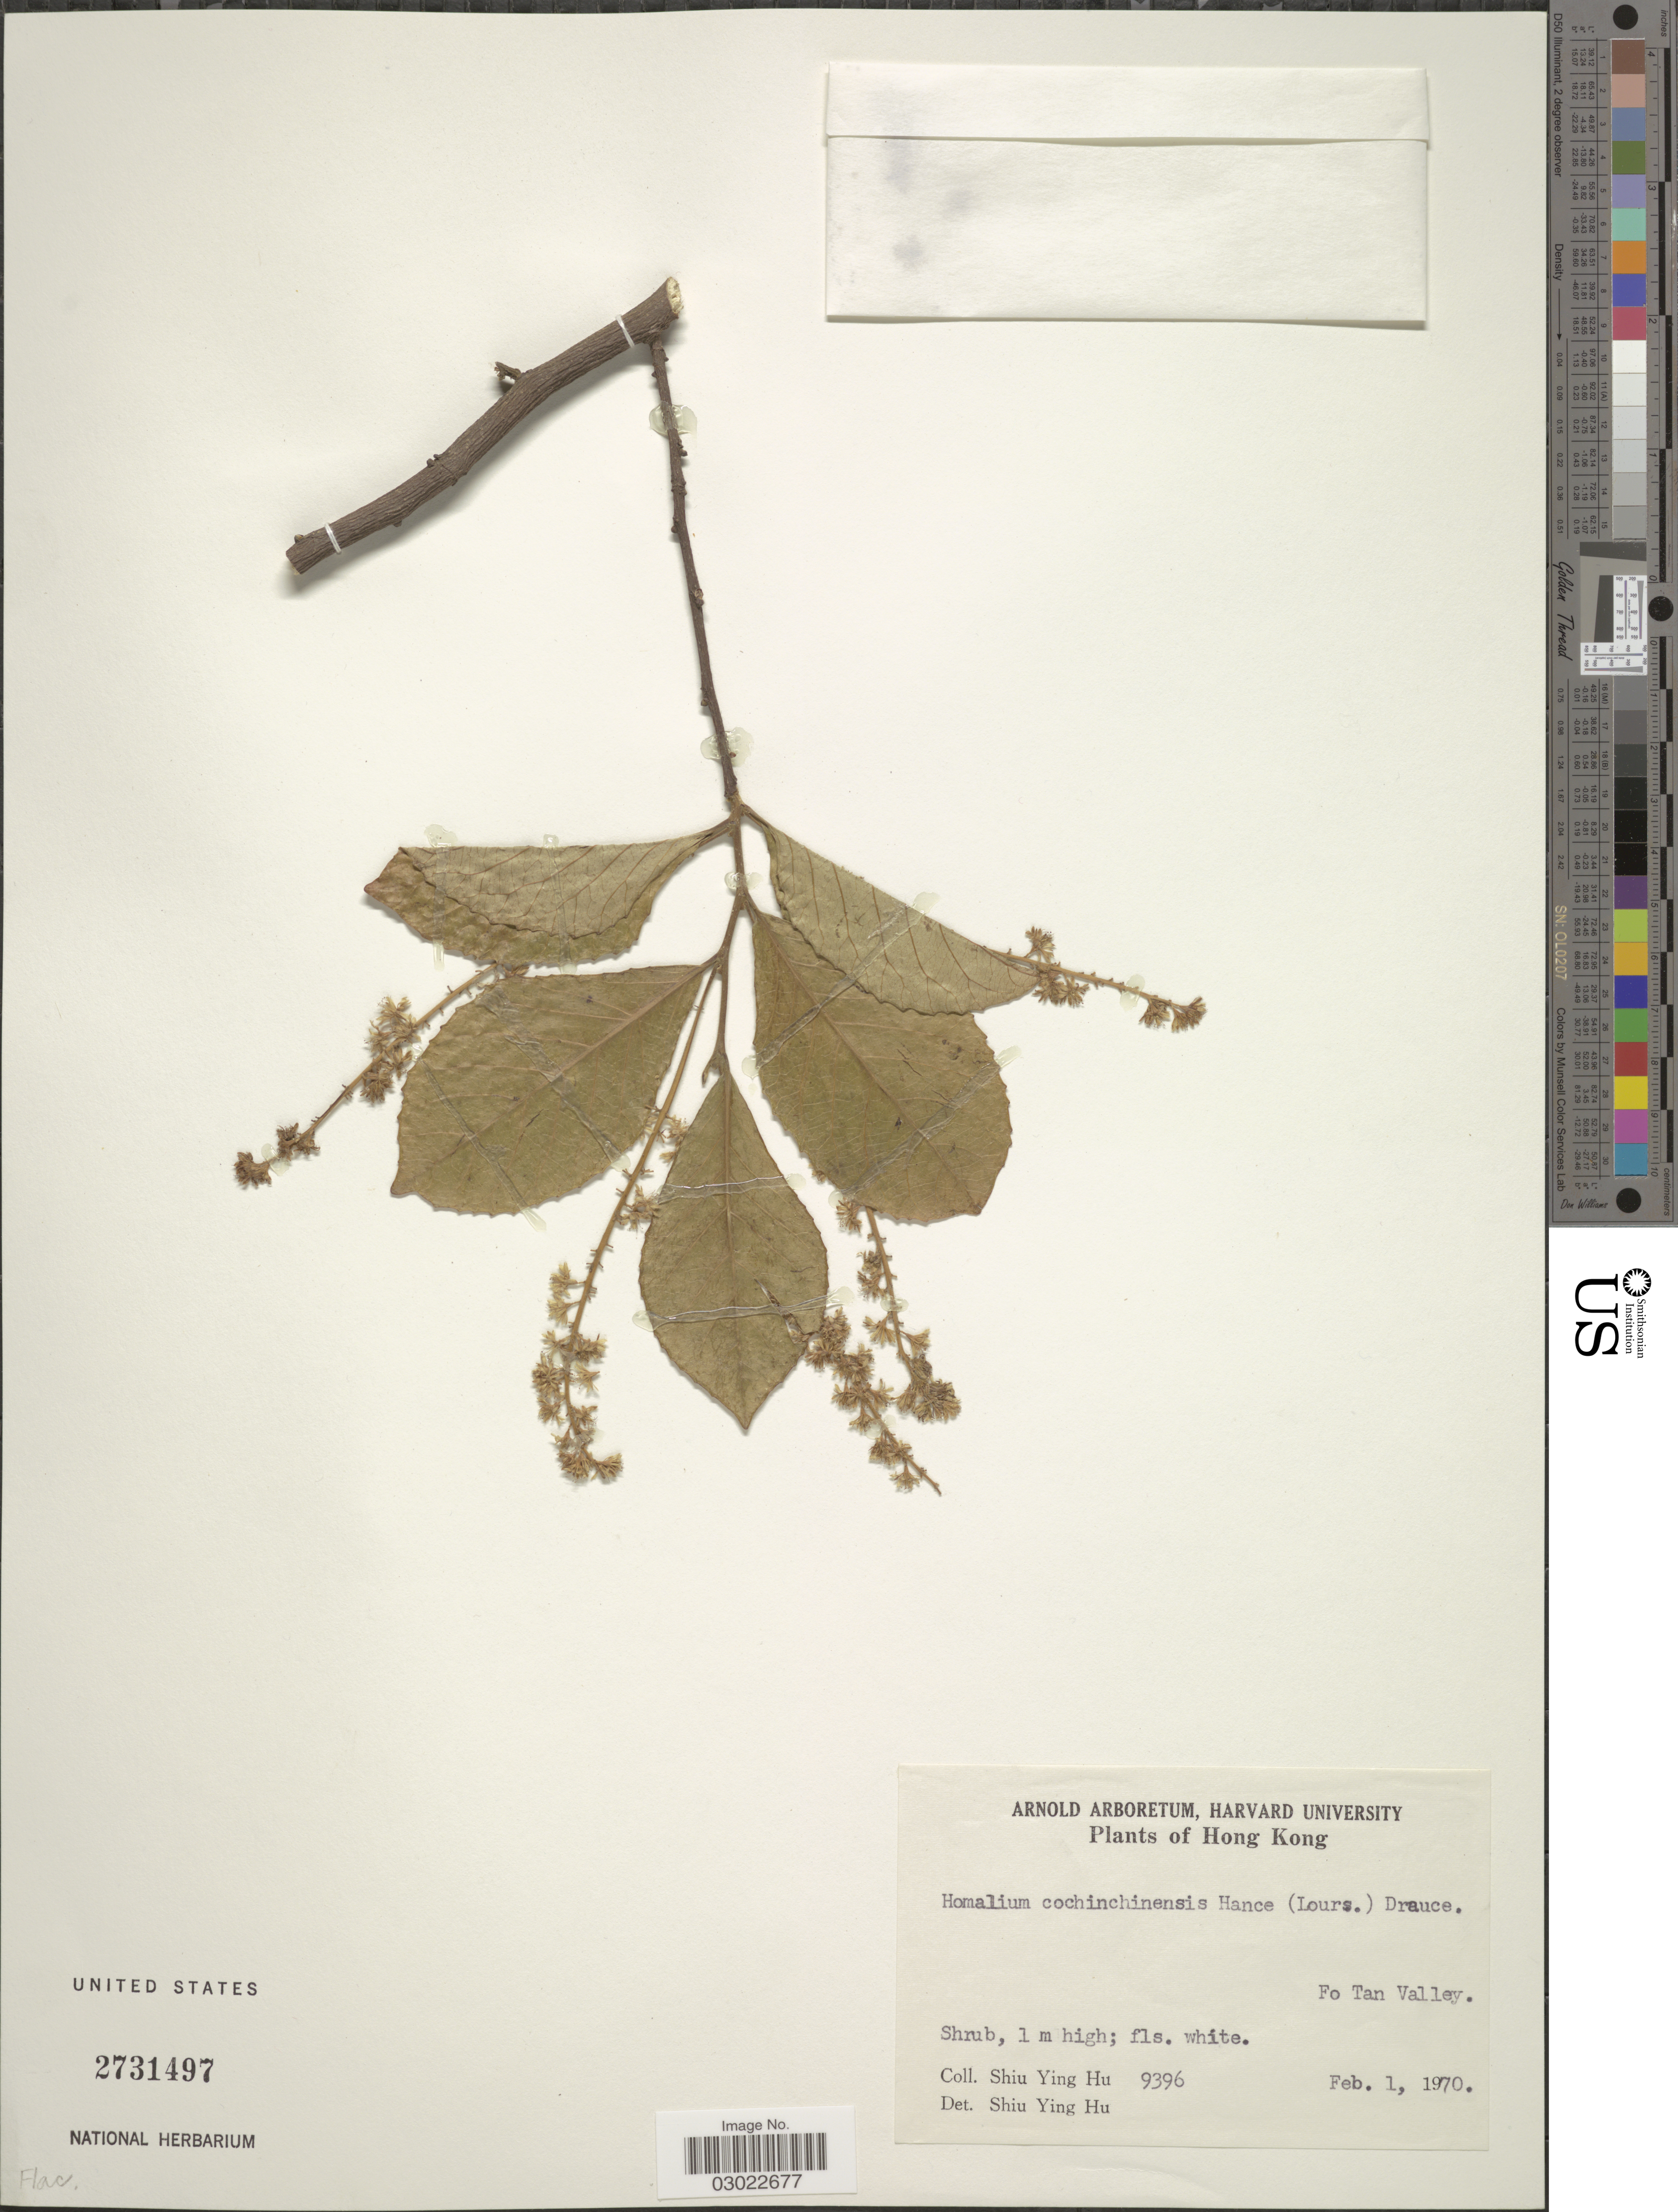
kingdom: Plantae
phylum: Tracheophyta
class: Magnoliopsida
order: Malpighiales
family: Salicaceae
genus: Homalium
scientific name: Homalium cochinchinensis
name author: (Lour.) Druce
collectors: S. Y. Hu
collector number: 9396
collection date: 1970-02-01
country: China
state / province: Hong Kong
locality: Fo Tan Valley.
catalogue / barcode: US 2731497